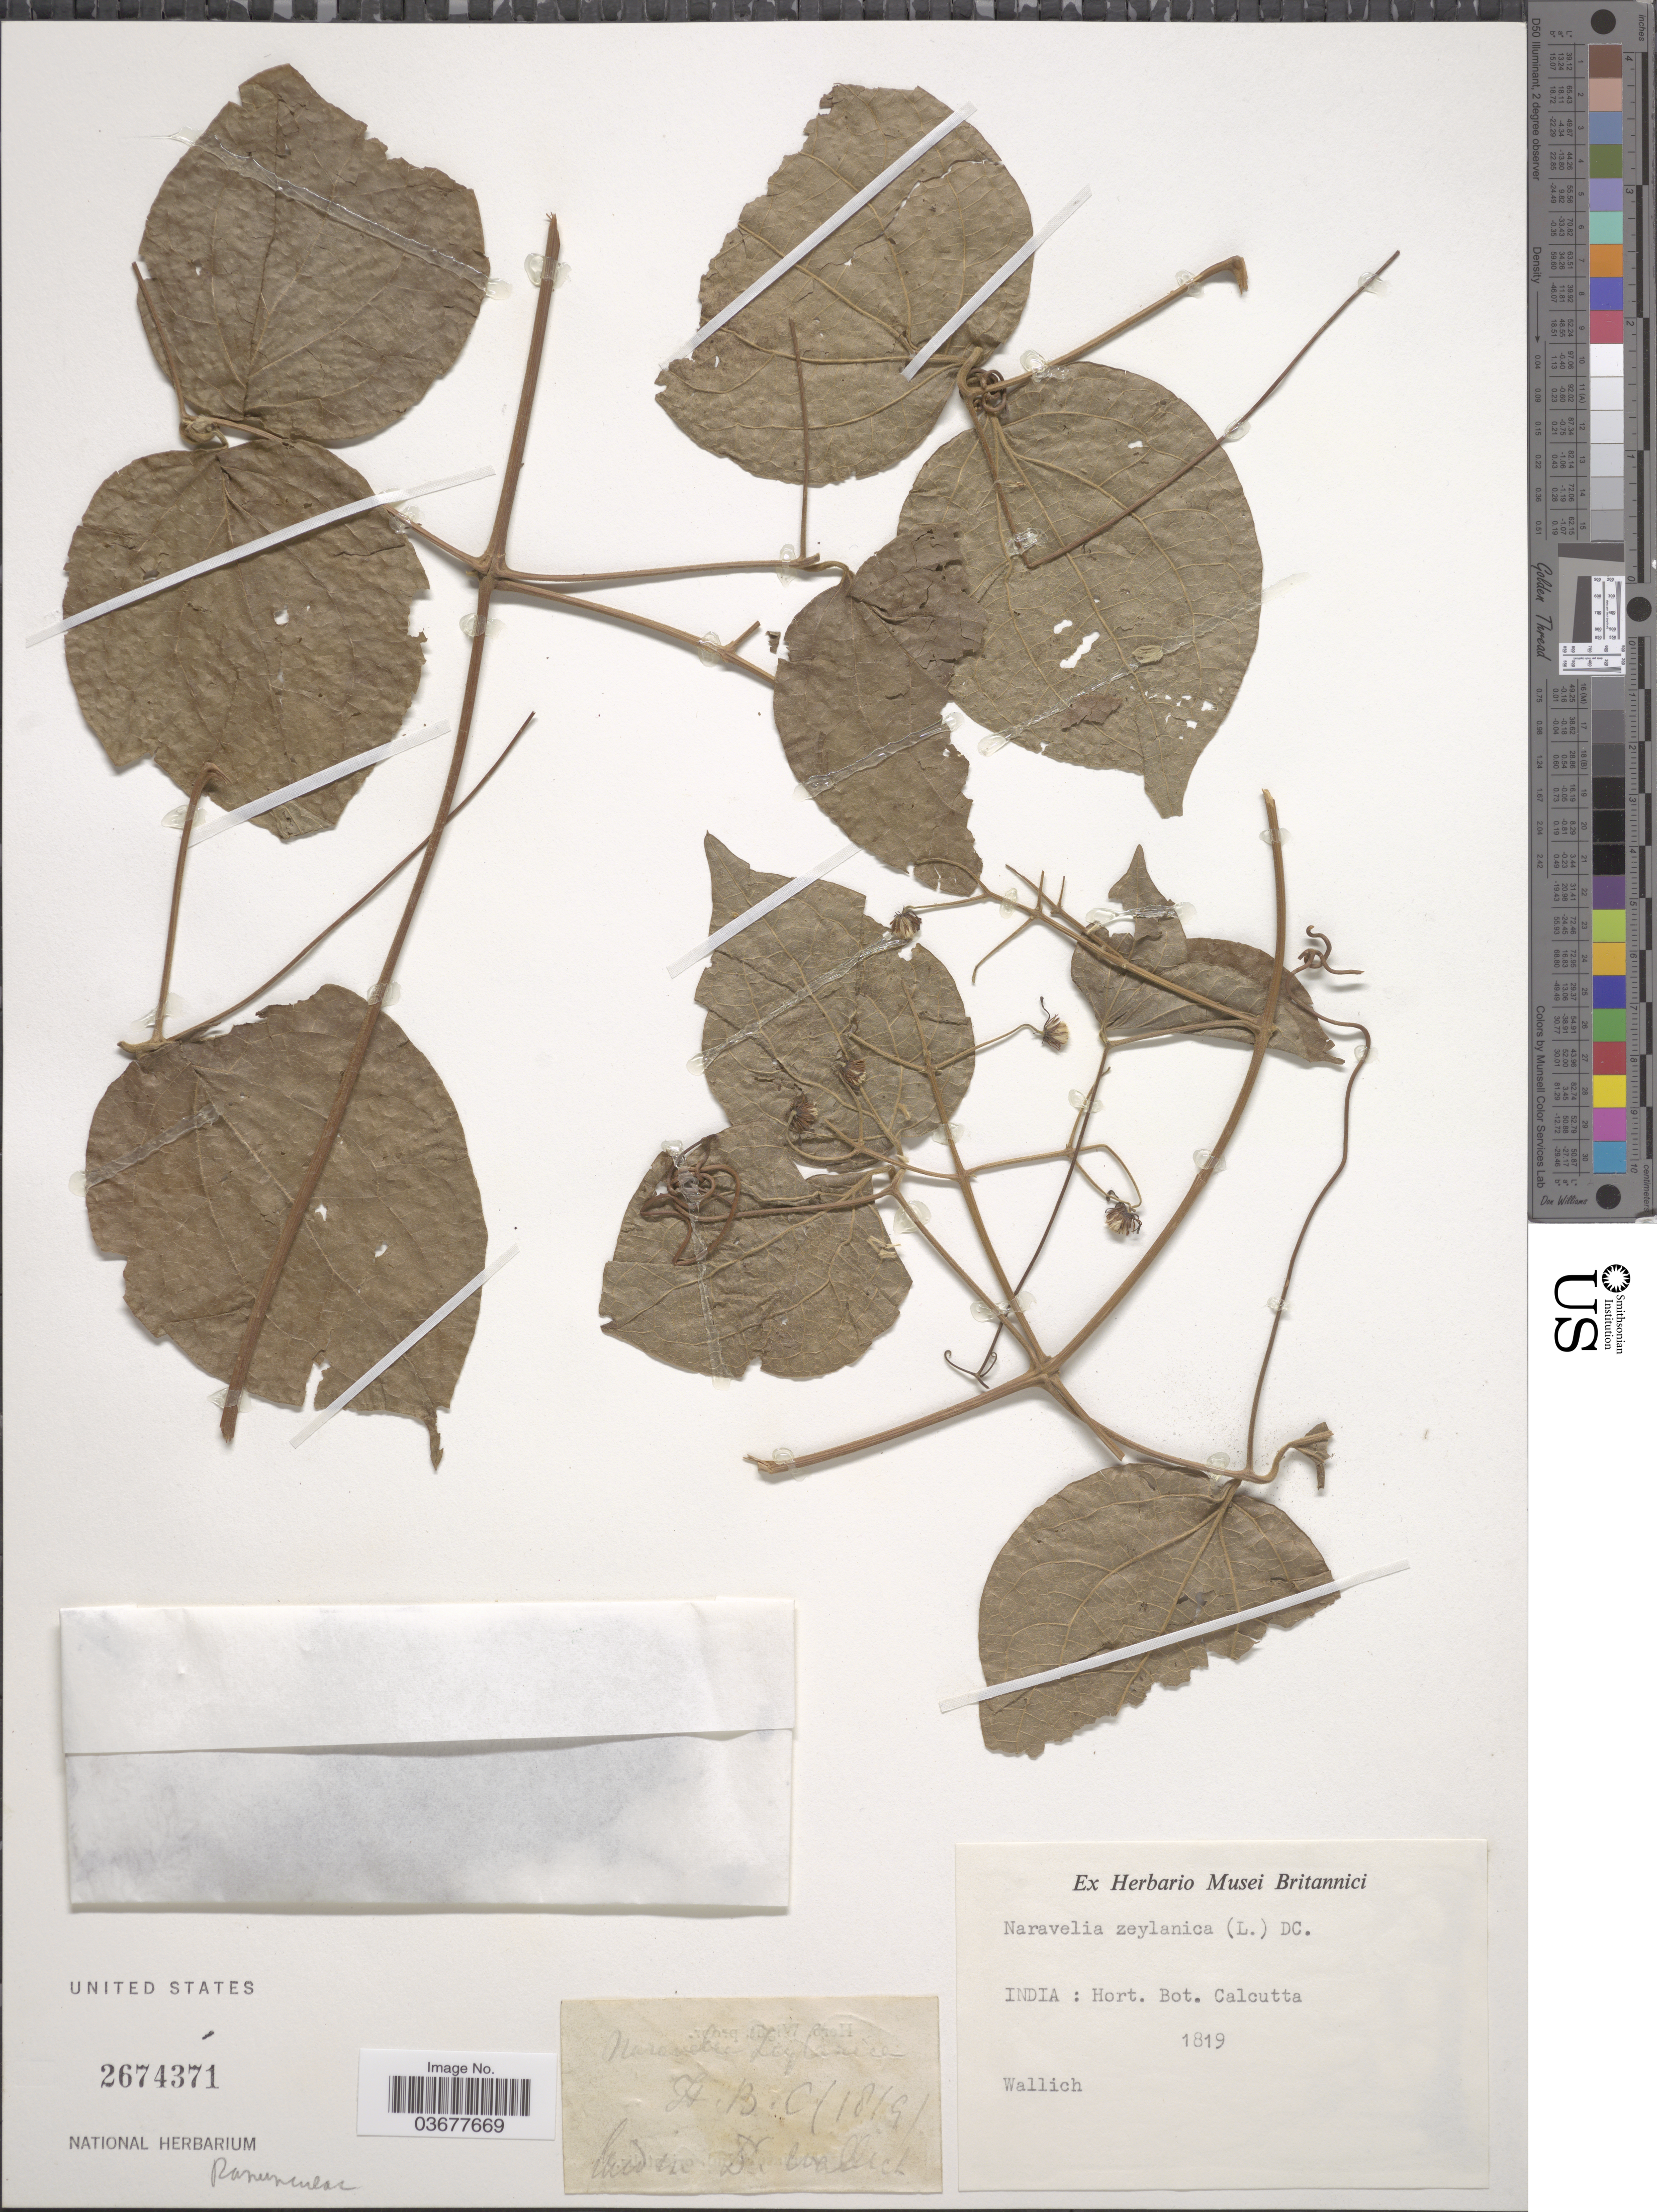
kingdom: Plantae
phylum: Tracheophyta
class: Magnoliopsida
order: Ranunculales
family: Ranunculaceae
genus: Clematis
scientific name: Clematis zeylanica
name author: (L.) Poir.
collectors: -- Wallich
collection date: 1819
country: India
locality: Hort. Bot. Calcutta.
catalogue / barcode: US 2674371